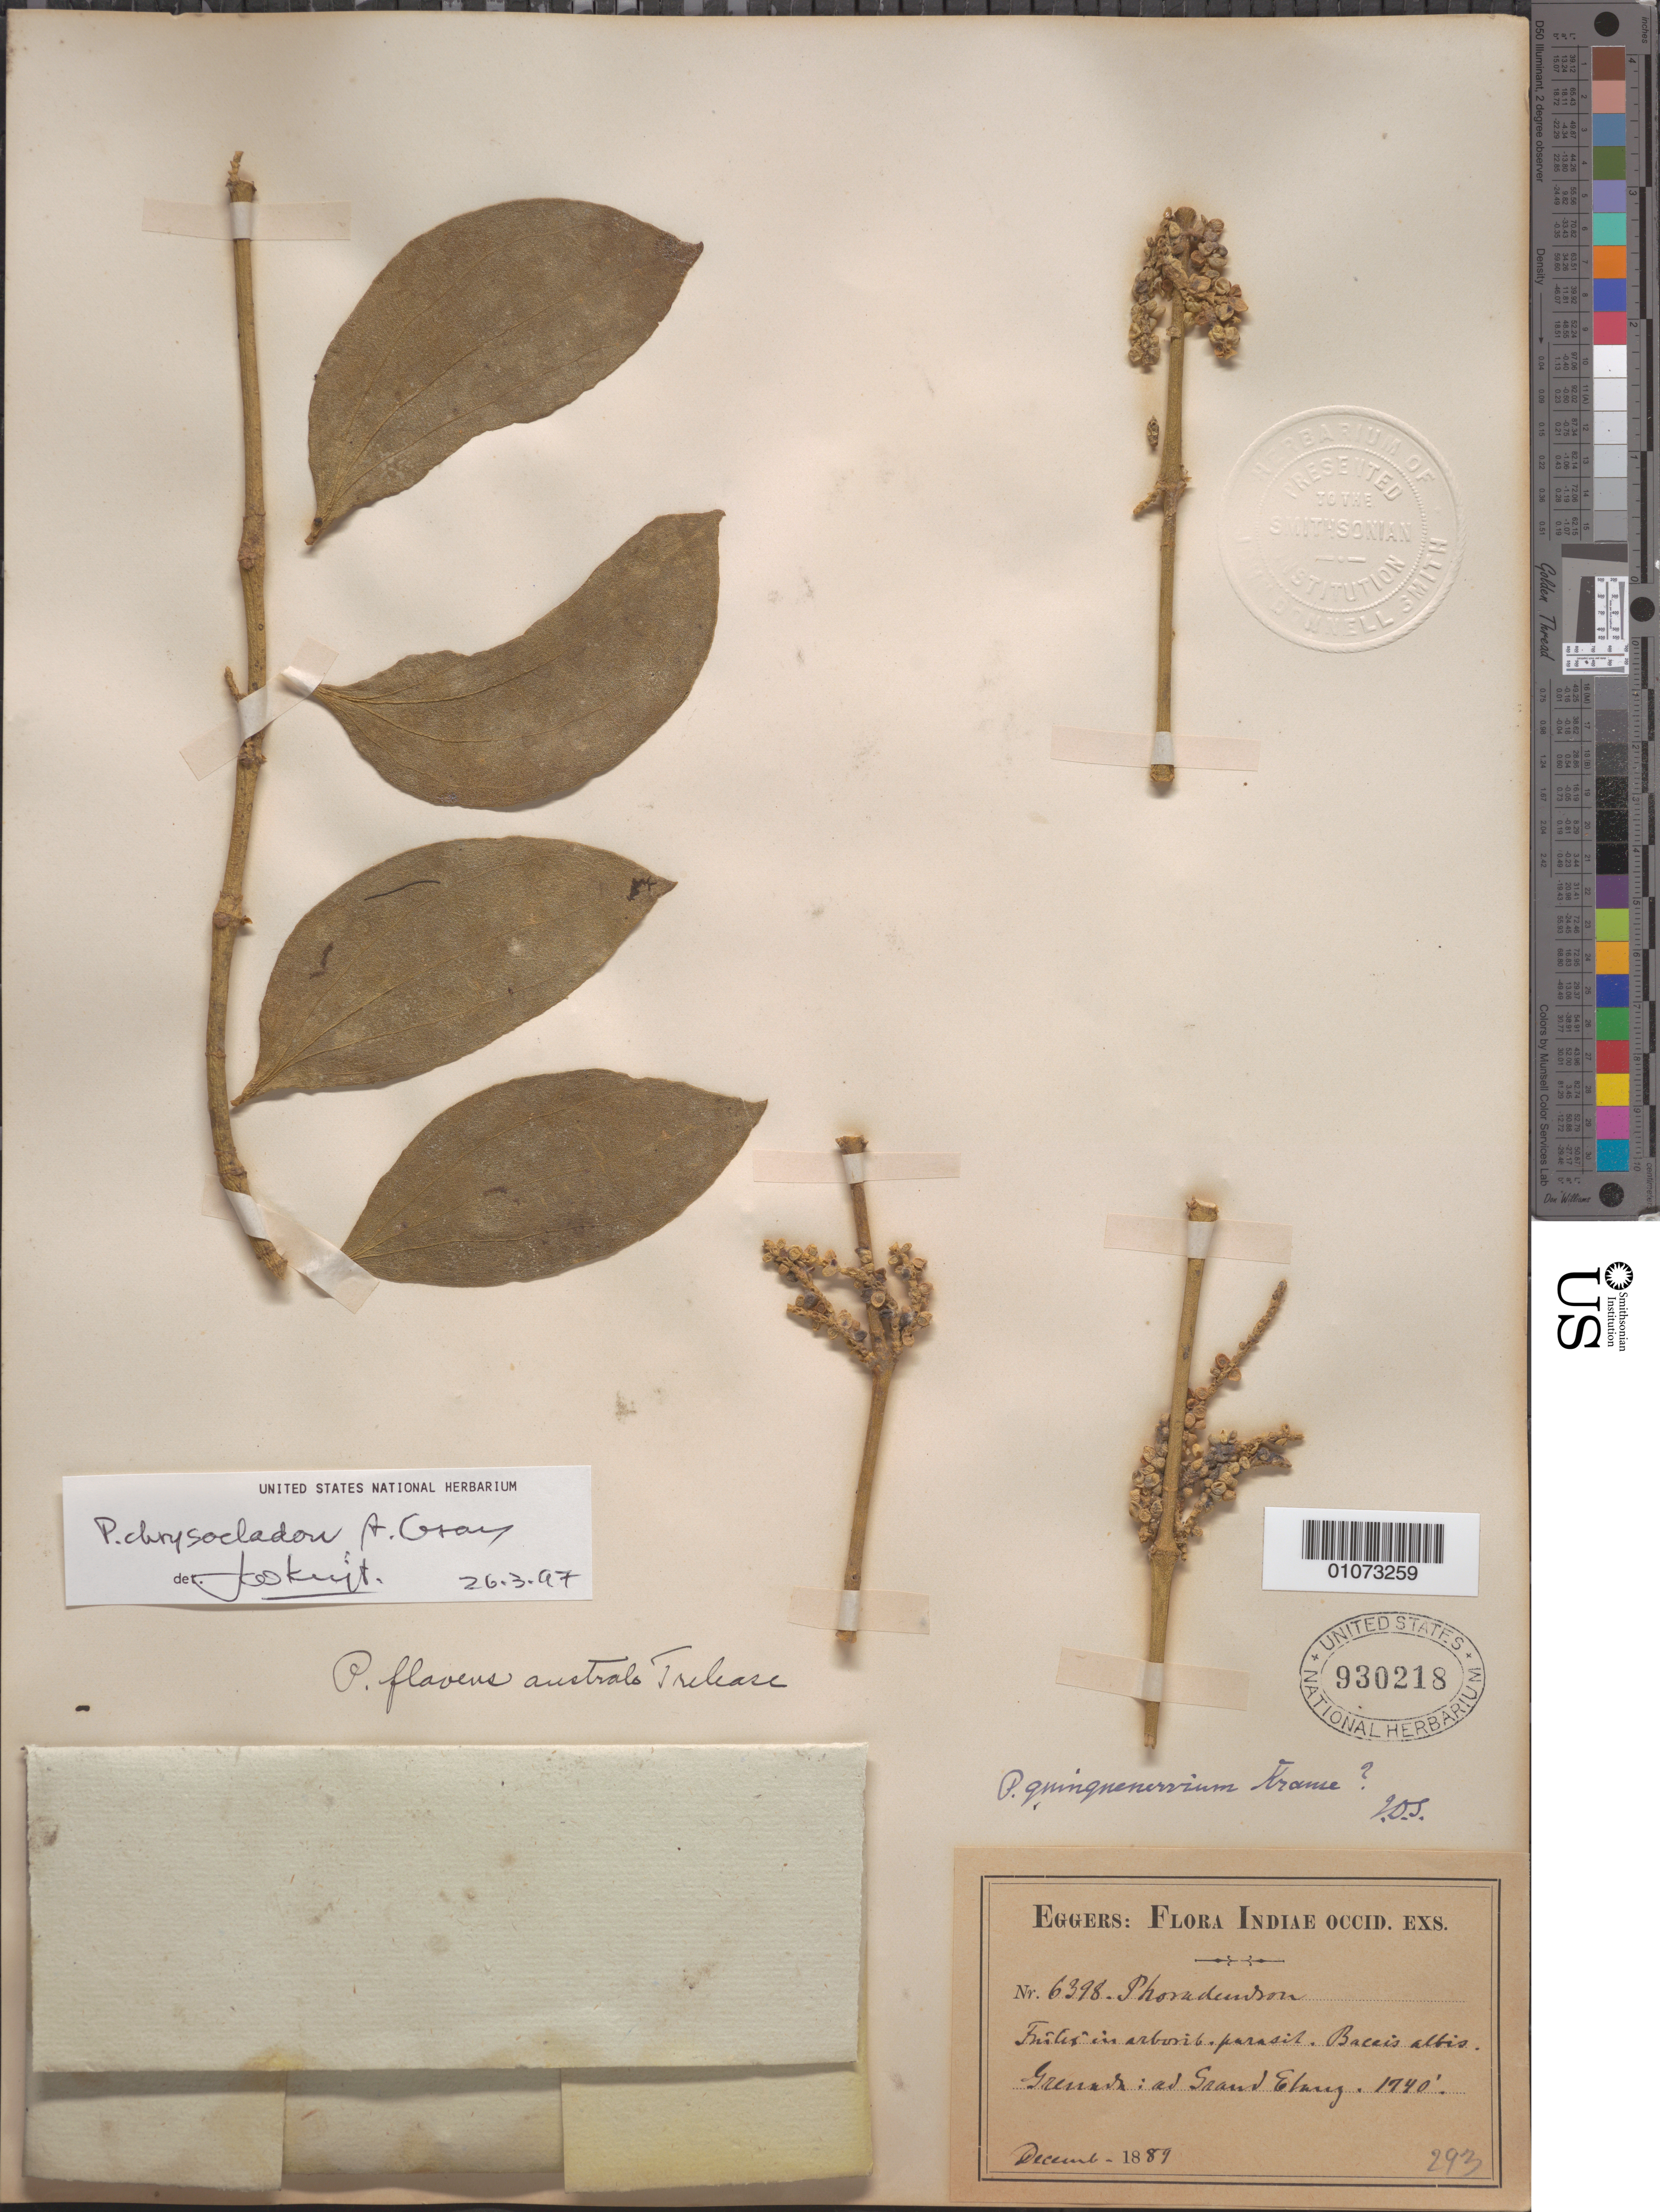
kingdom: Plantae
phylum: Tracheophyta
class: Magnoliopsida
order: Santalales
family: Viscaceae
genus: Phoradendron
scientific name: Phoradendron flavens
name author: (Sw.) Griseb.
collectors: H. F. A. von Eggers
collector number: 293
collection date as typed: Dec 1889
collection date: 1889-12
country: Grenada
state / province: Saint Andrew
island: Grenada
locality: Grand Elang (Etang)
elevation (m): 530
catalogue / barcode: US 930218